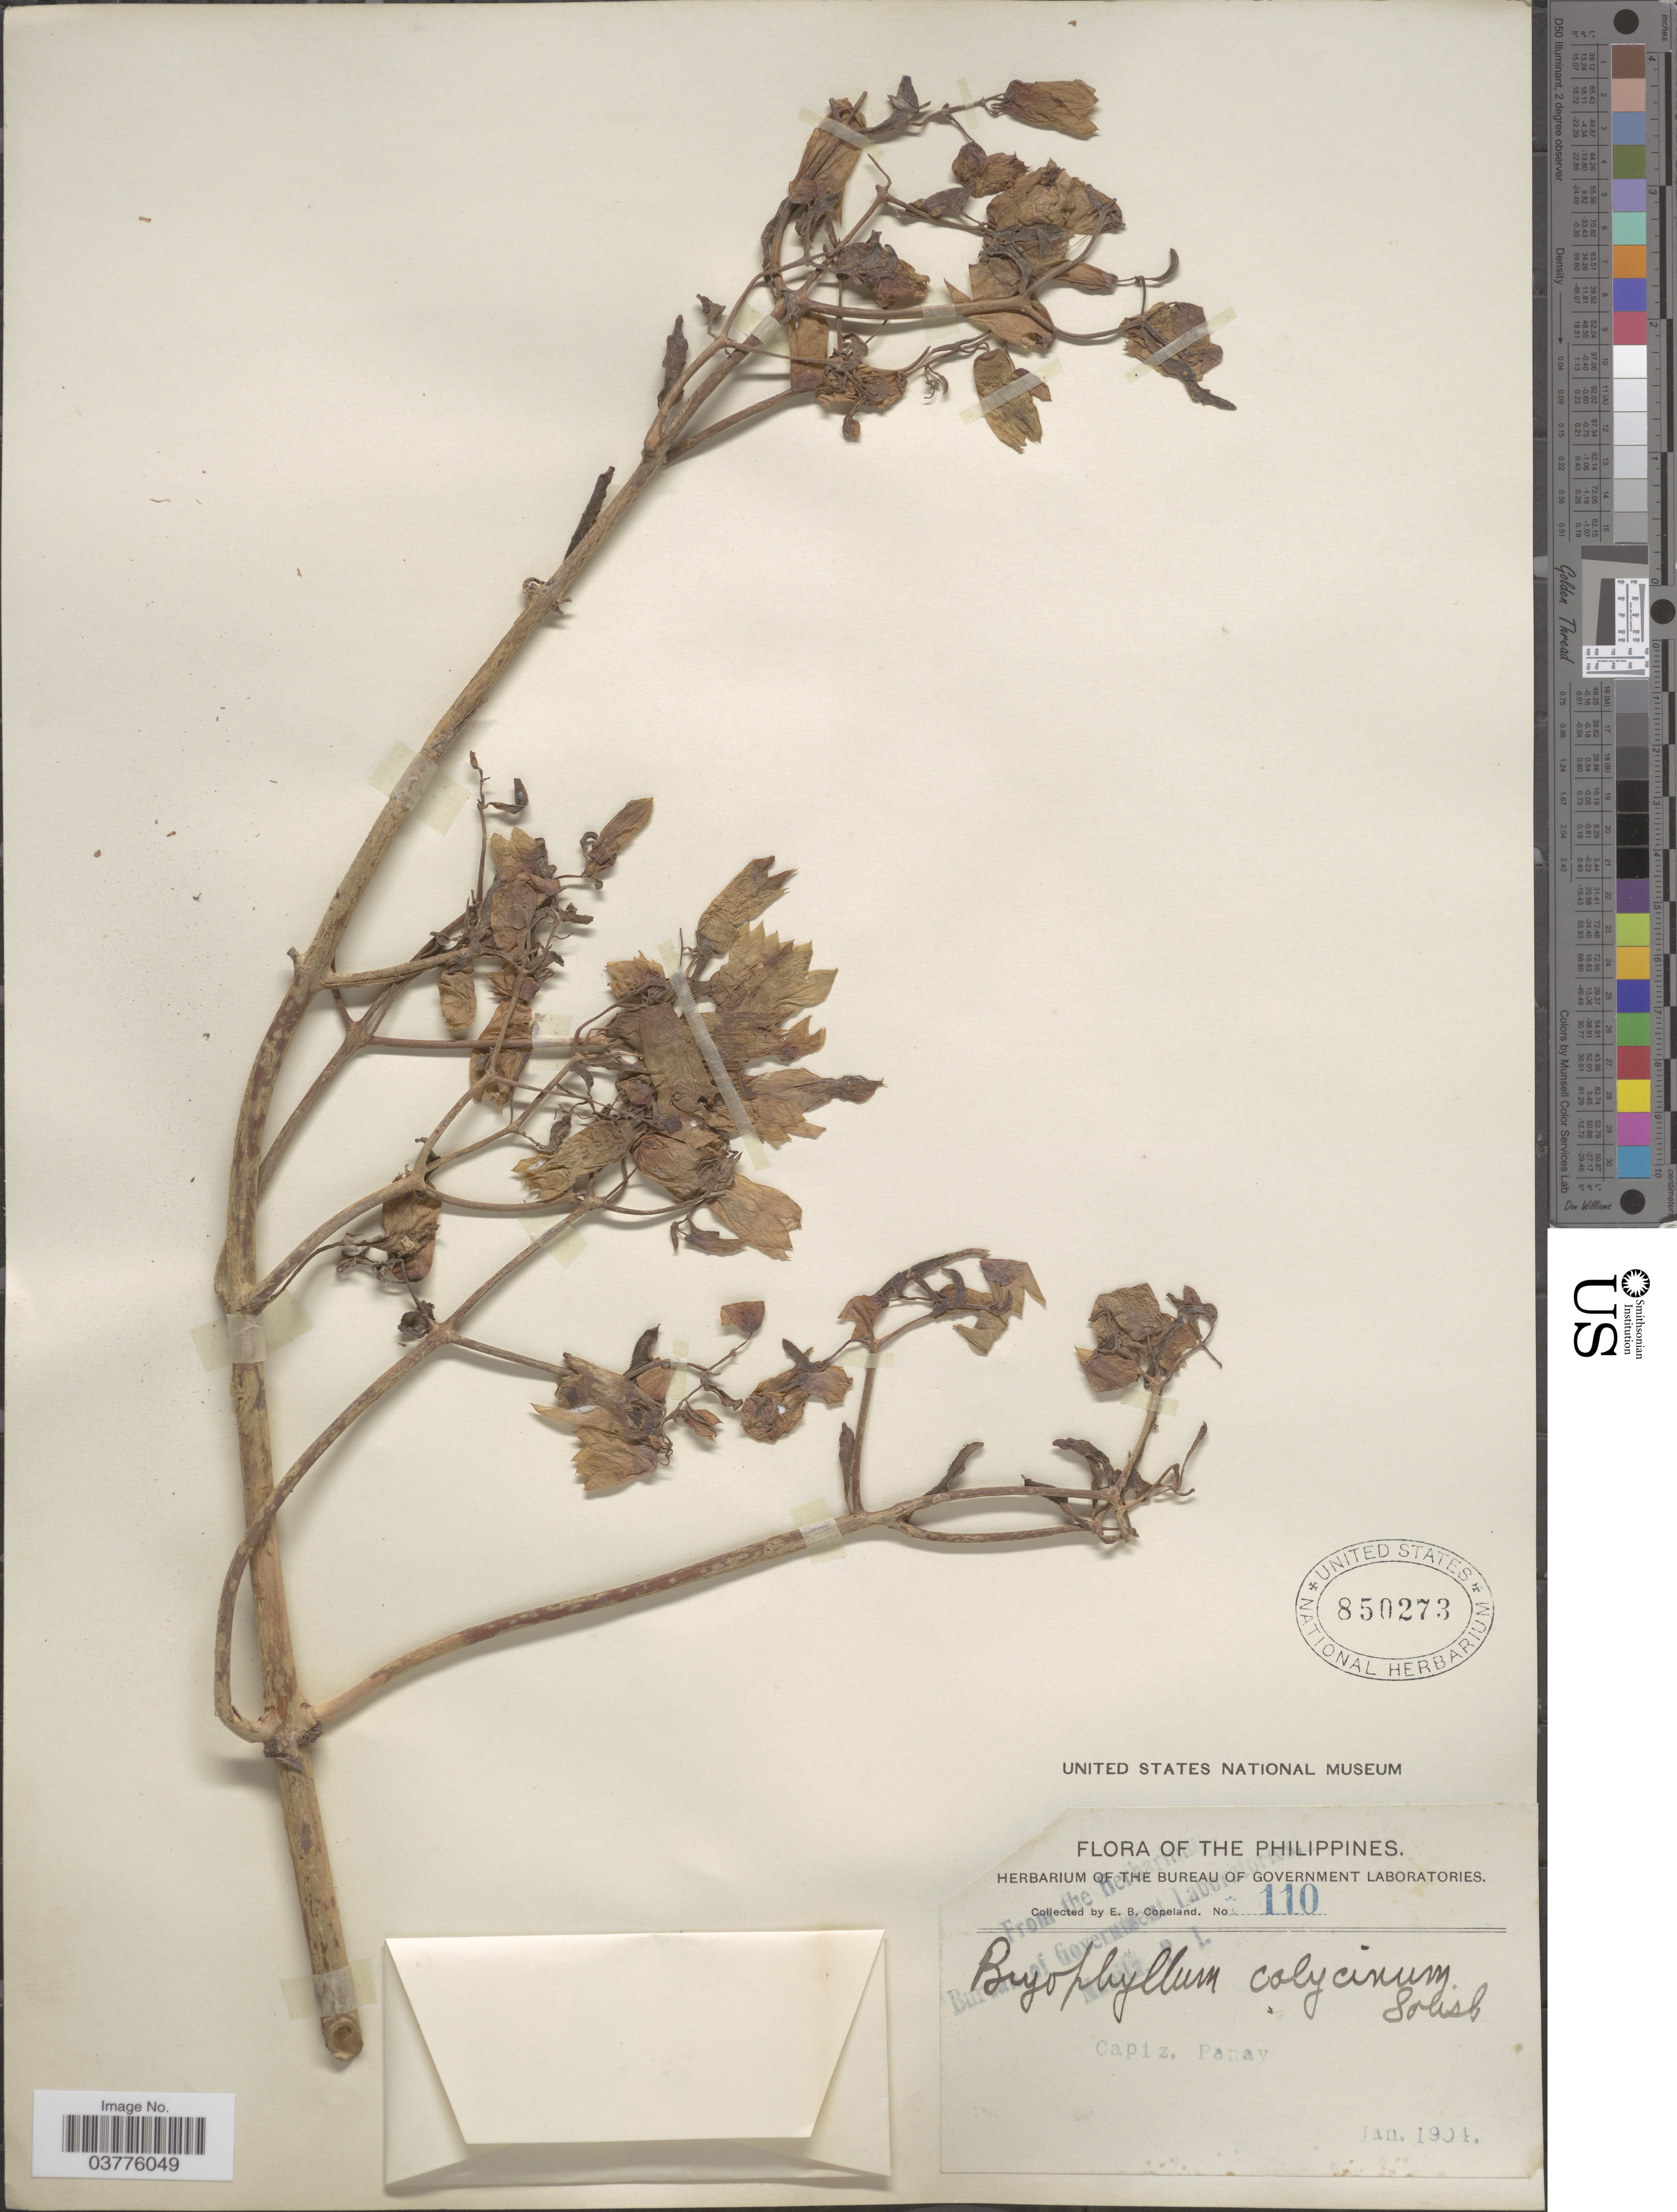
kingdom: Plantae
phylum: Tracheophyta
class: Magnoliopsida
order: Saxifragales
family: Crassulaceae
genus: Kalanchoe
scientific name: Kalanchoe pinnata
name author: (Lam.) Pers.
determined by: Strong, Mark T., (BOT), Smithsonian Institution - National Museum of Natural History (UNITED STATES)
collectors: E. B. Copeland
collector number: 110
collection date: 1904-01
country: Philippines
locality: Capiz, Panay.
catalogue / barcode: US 850273